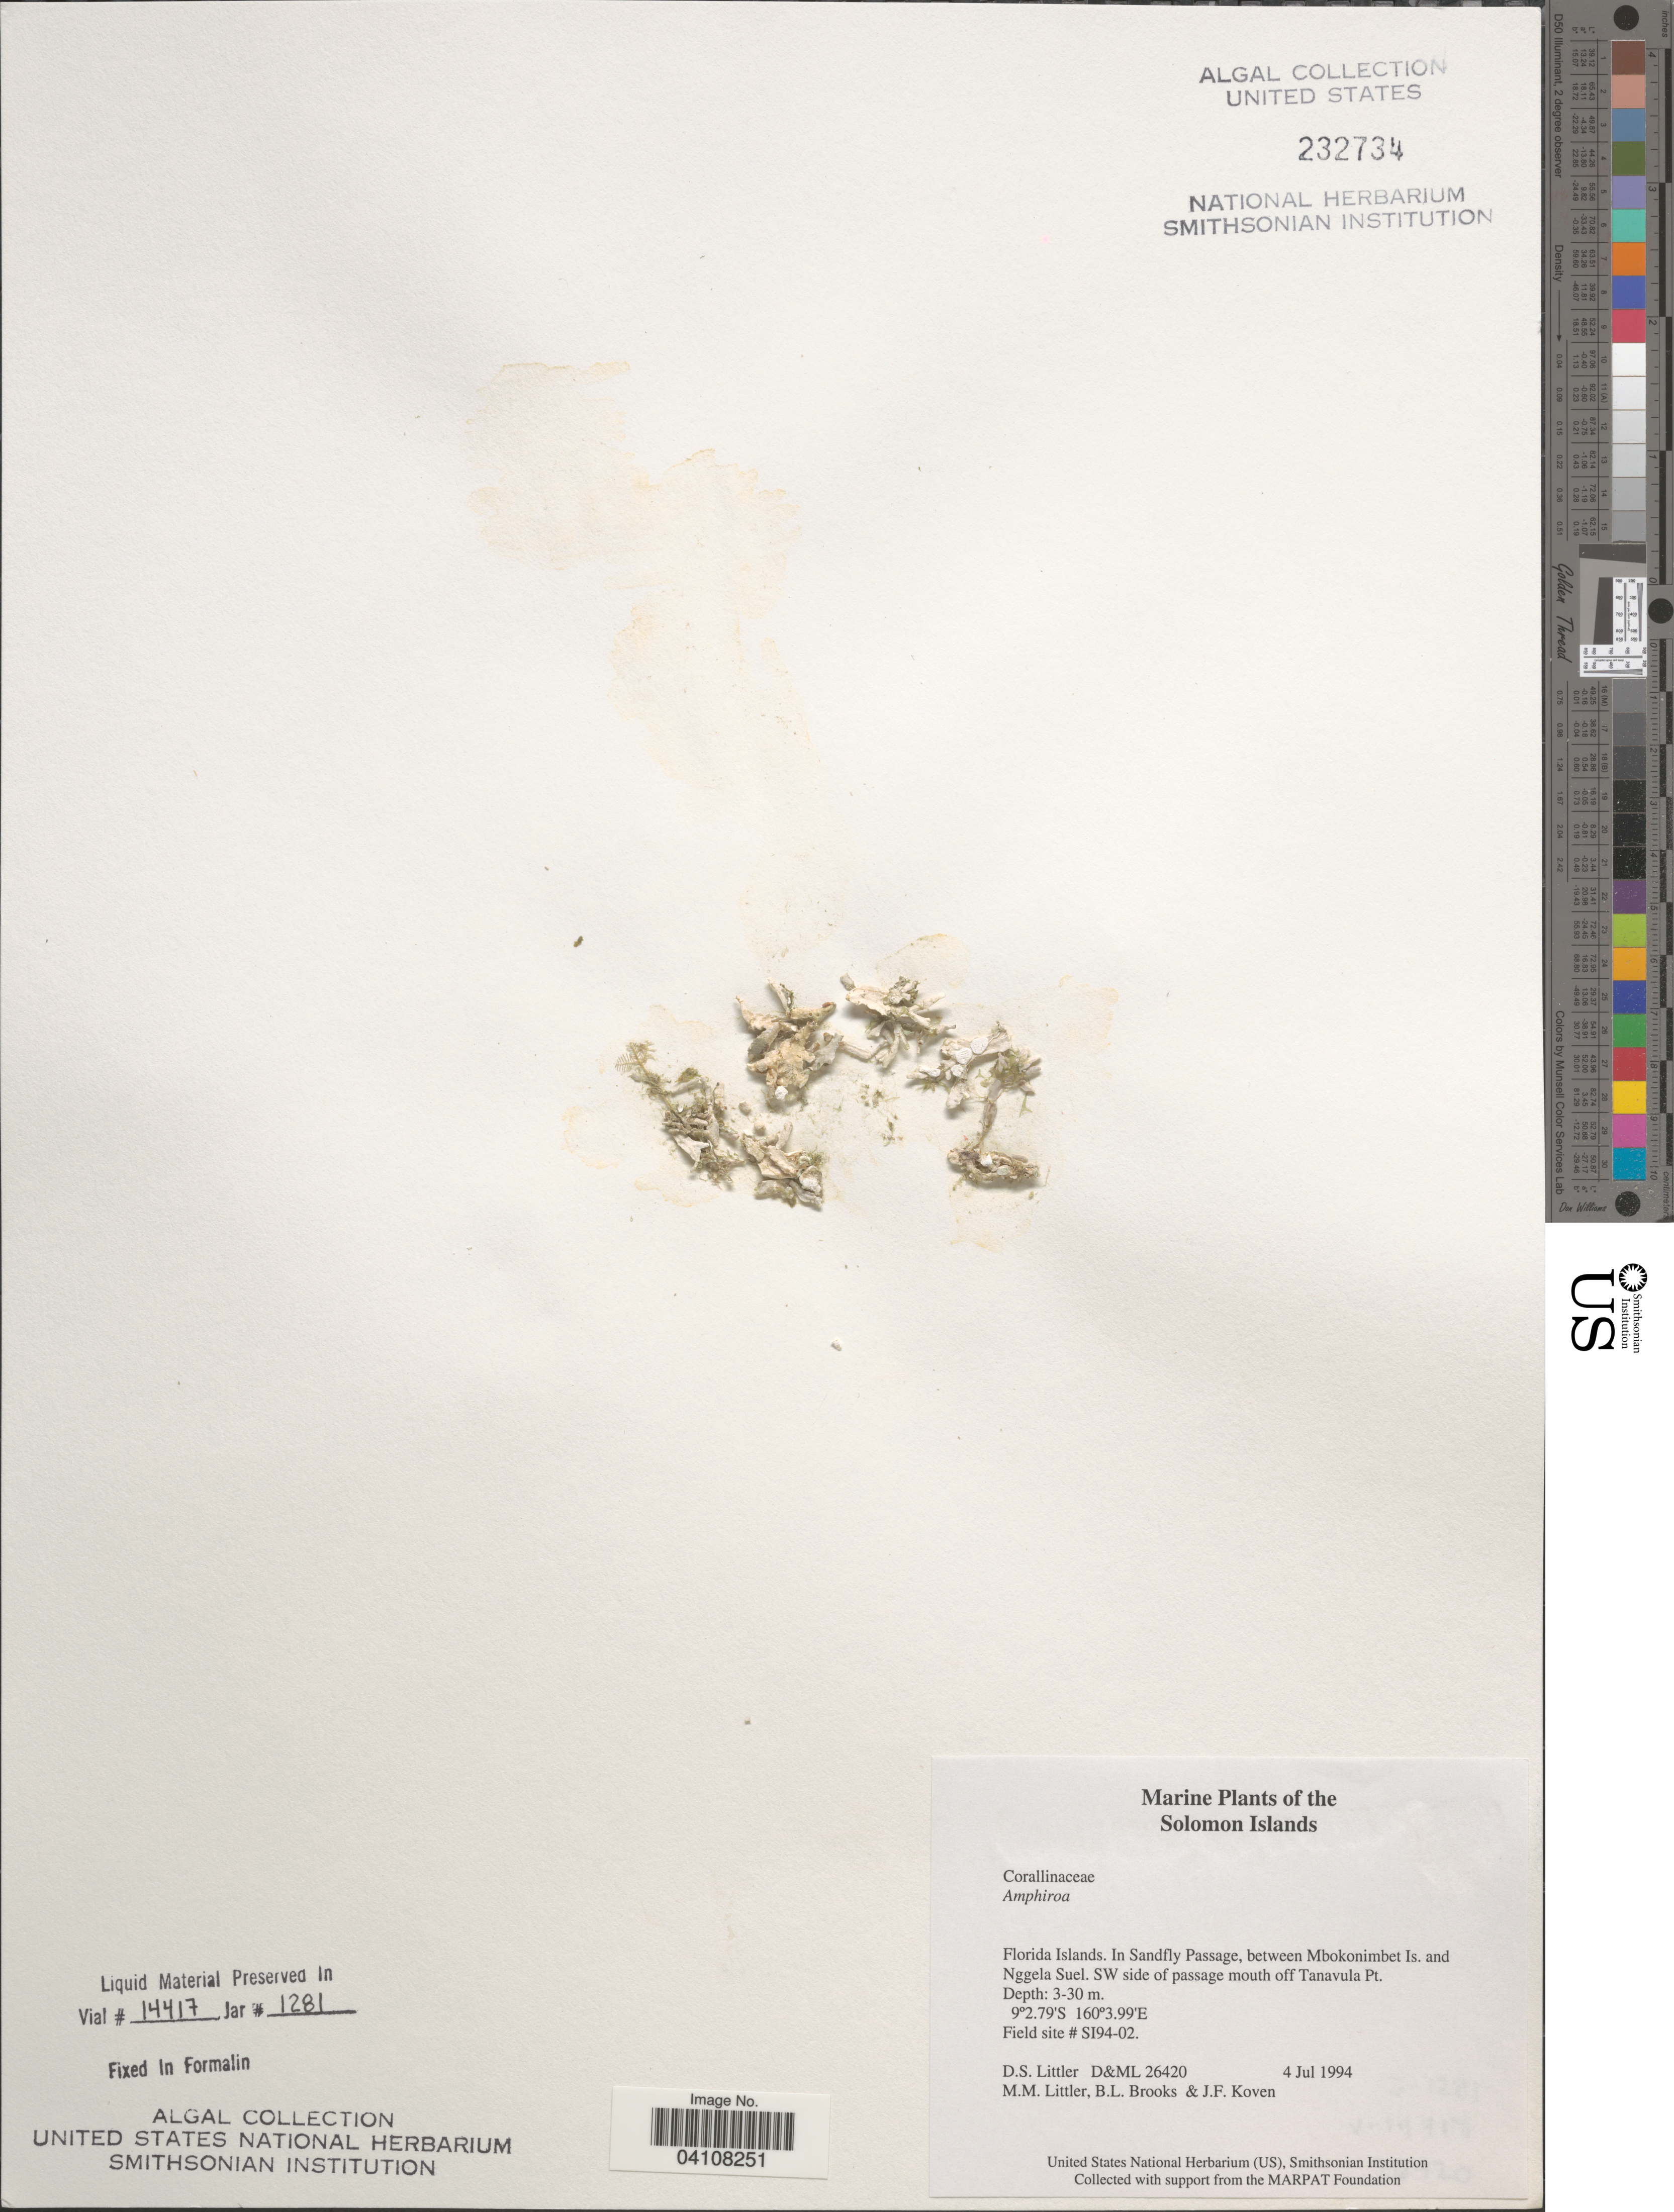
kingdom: Plantae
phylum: Rhodophyta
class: Florideophyceae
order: Corallinales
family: Lithophyllaceae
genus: Amphiroa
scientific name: Amphiroa sp.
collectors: D. S. Littler, B. Brooks & J. Koven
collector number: D&ML26420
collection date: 1994-07-04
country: Solomon Islands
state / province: Solomon Islands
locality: Florida Islands. In Sandfly Passage, between Mbokonimbet Is. and Nggela Suel. SW side of passage mouth off Tanavula Pt. Field site # SI94-02.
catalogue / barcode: US 232734